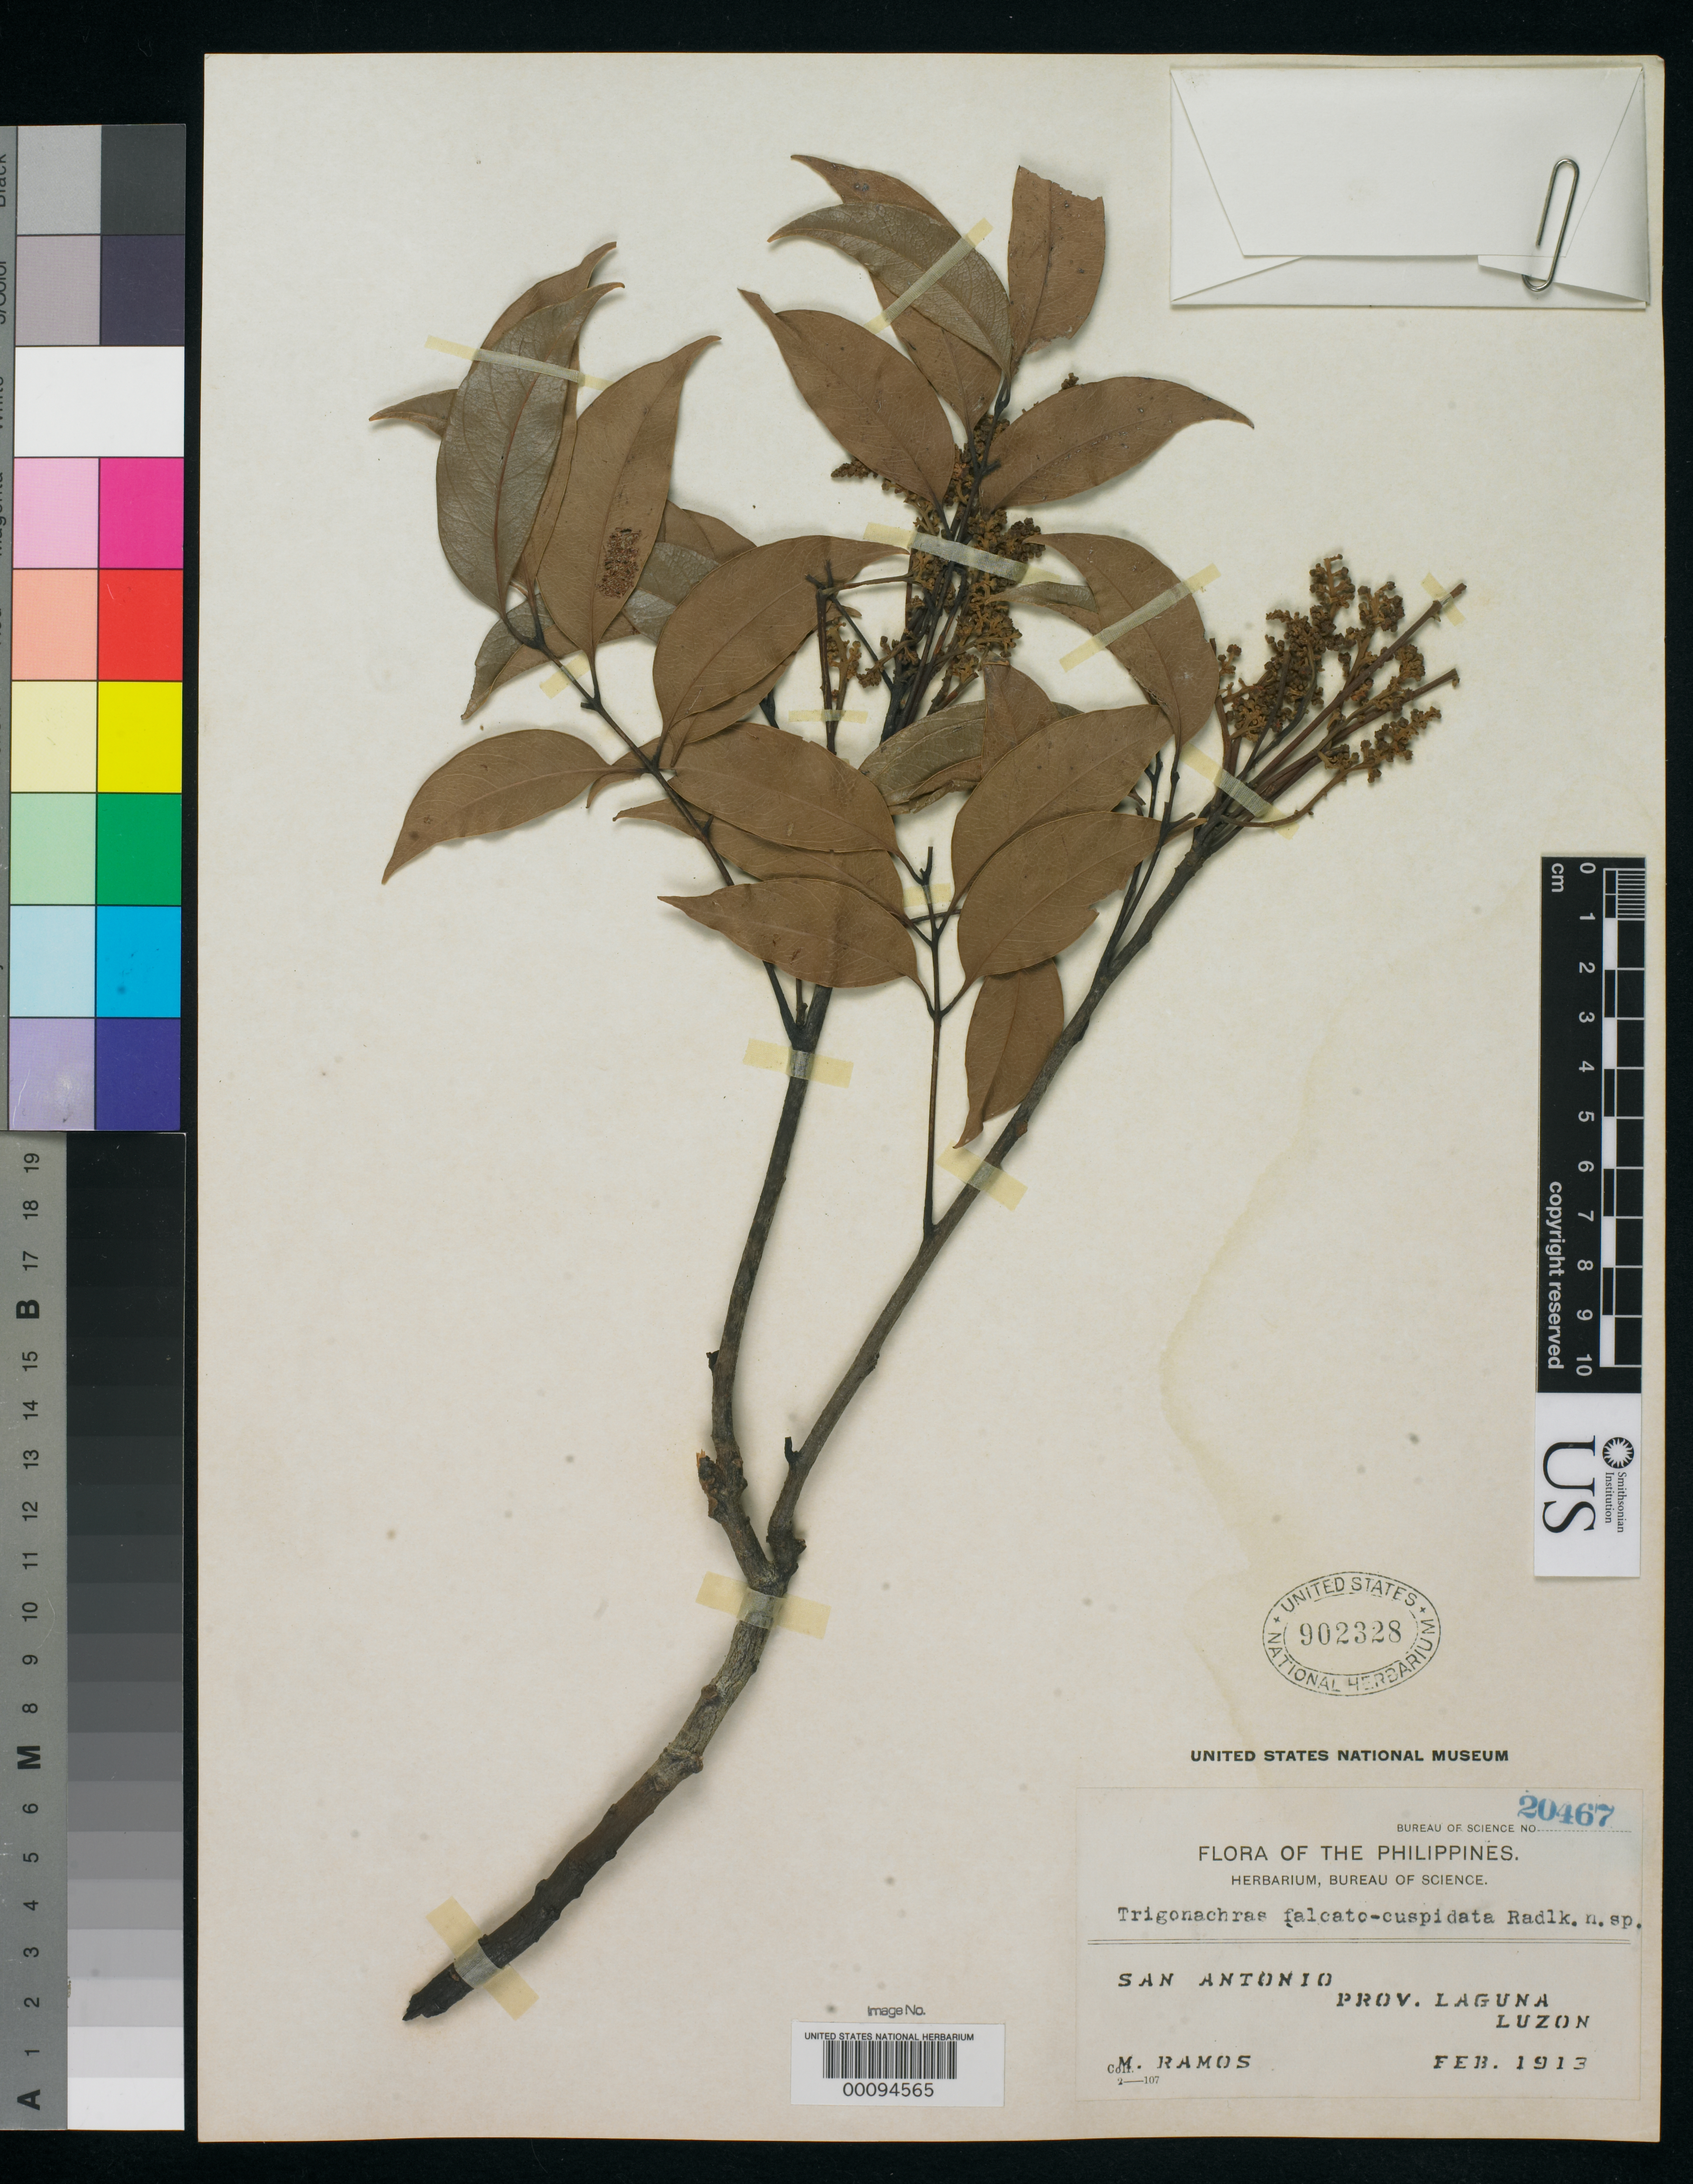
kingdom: Plantae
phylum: Tracheophyta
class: Magnoliopsida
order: Sapindales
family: Sapindaceae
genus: Trigonachras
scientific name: Trigonachras falcato-cuspidata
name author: Radlk.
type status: Syntype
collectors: M. Ramos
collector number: Bur. Sci. 20467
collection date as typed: Feb 1913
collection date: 1913-02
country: Philippines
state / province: Calabarzon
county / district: Laguna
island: Luzon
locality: San Antonio.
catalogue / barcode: US 902328